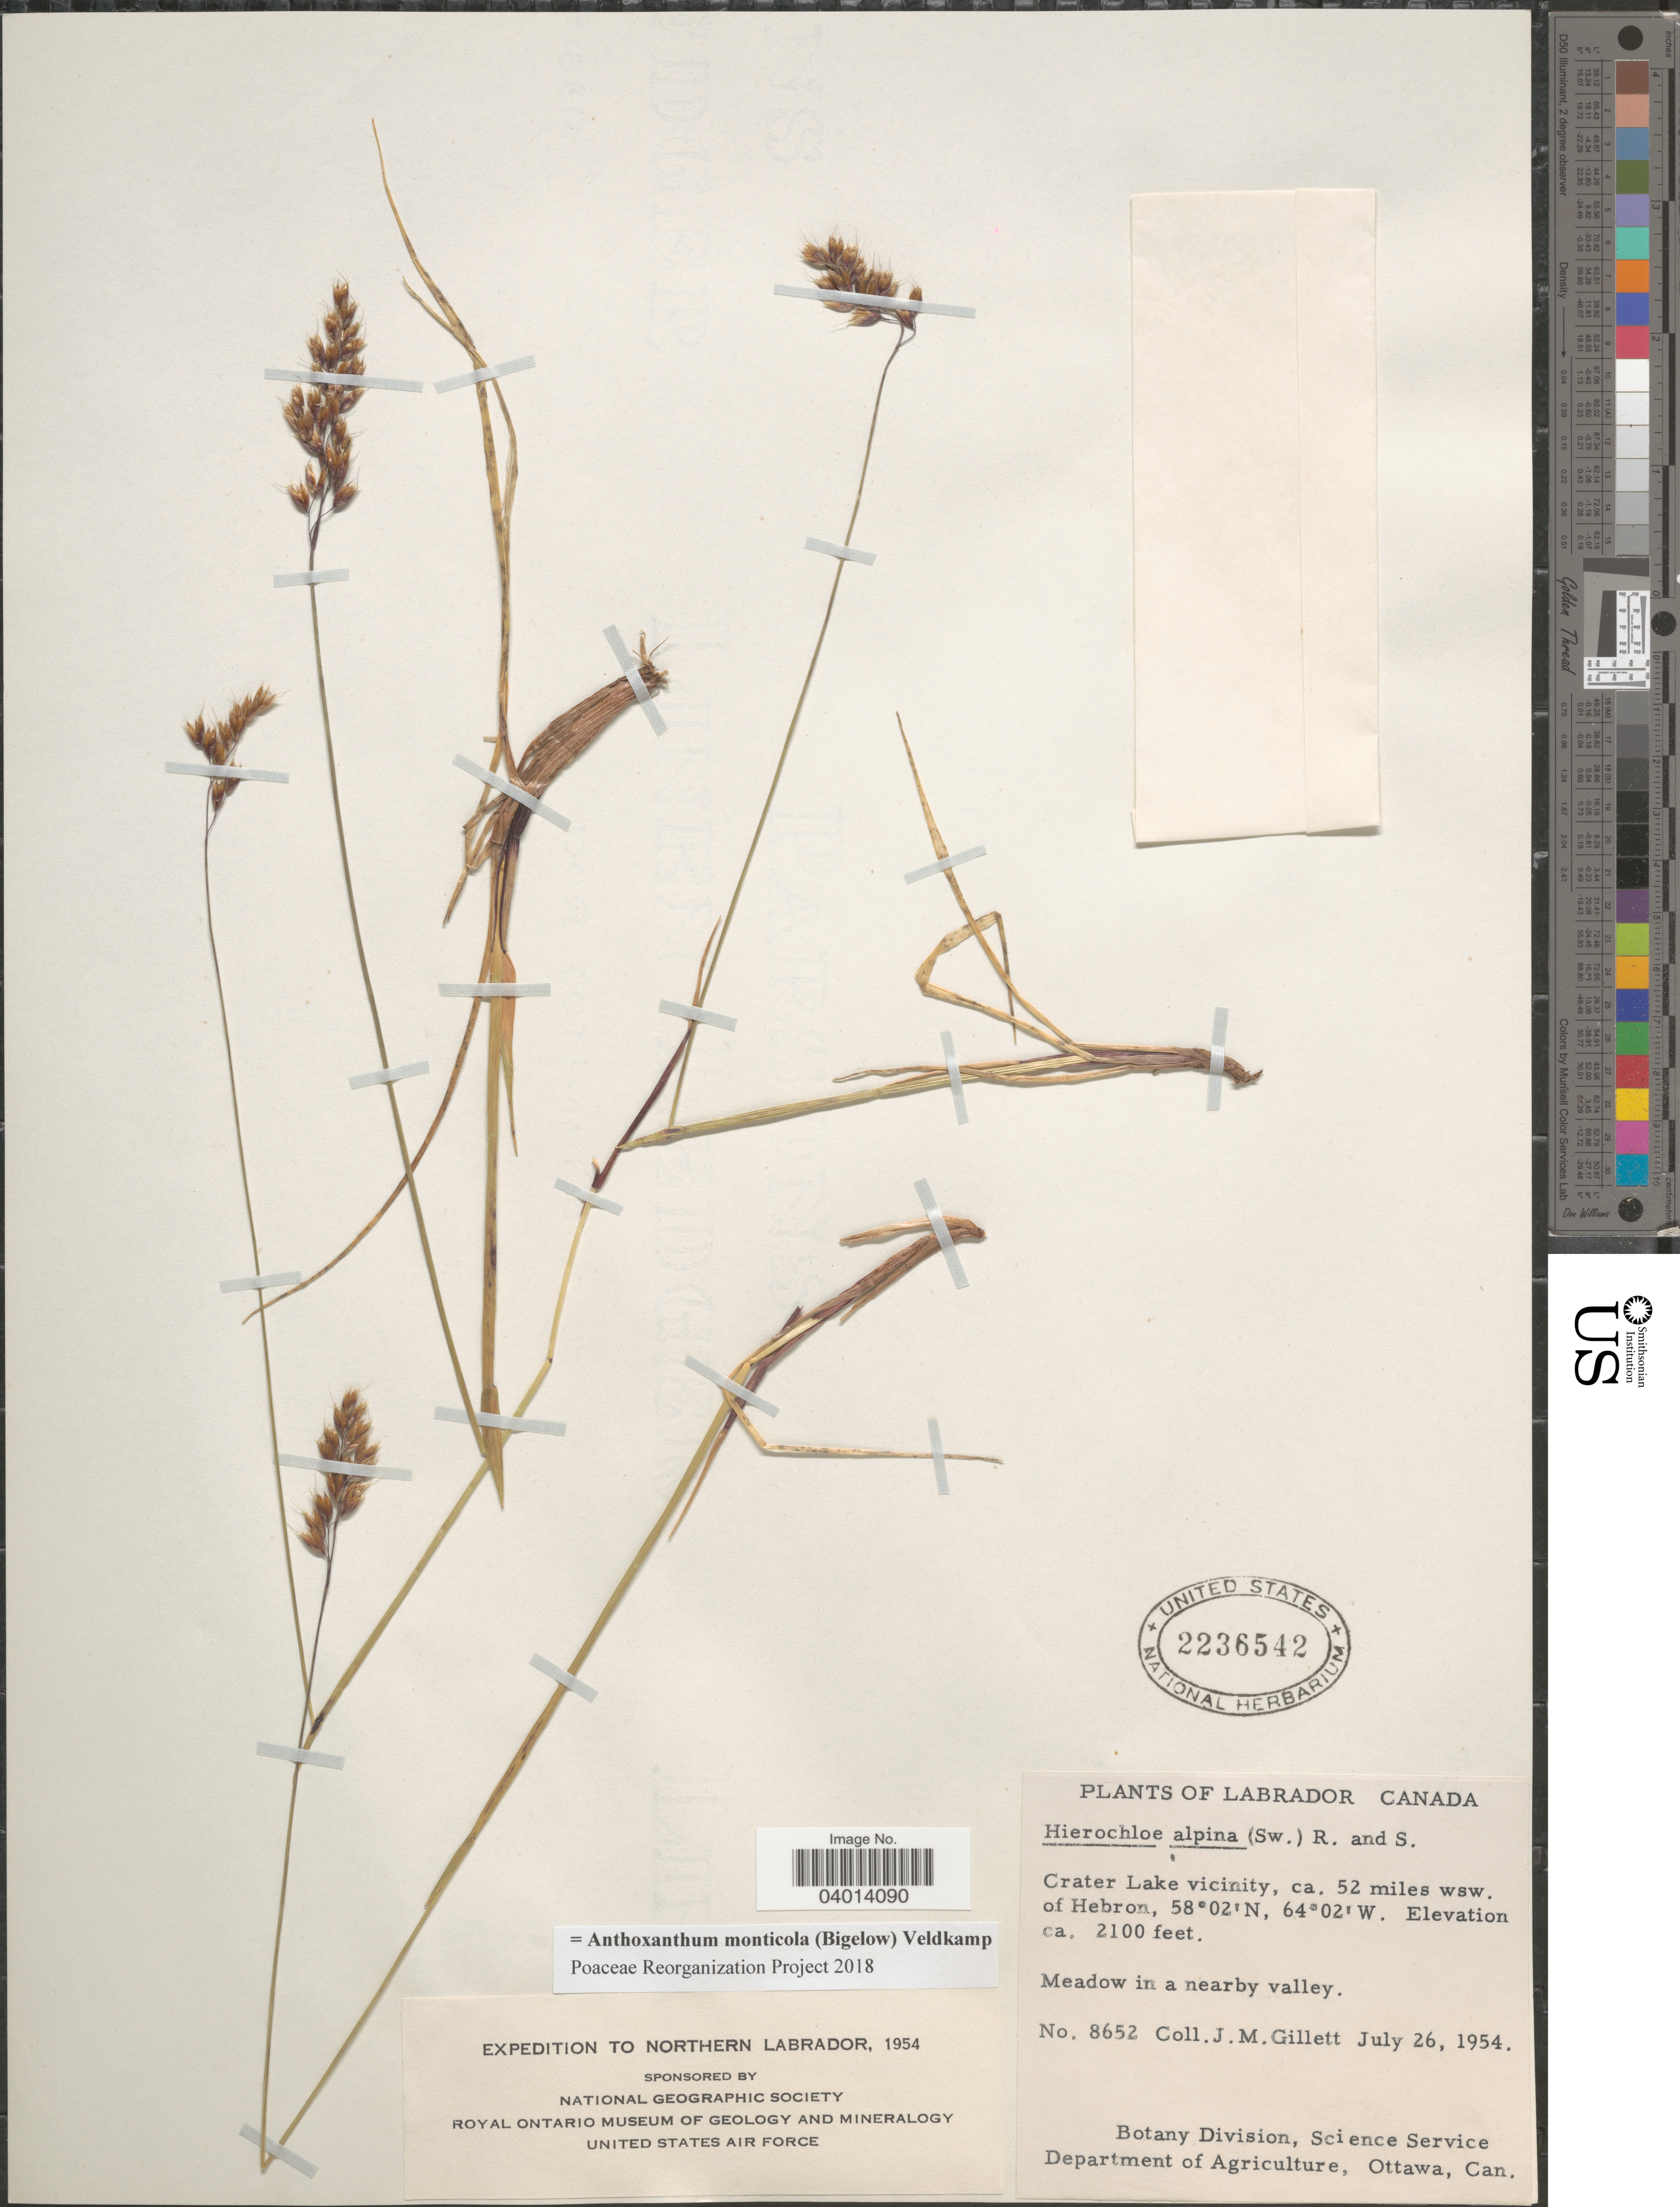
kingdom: Plantae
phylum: Tracheophyta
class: Liliopsida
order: Poales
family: Poaceae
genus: Anthoxanthum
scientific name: Anthoxanthum monticola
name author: (Bigelow) Veldkamp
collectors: J. M. Gillett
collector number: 8652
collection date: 1954-07-26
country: Canada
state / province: Newfoundland and Labrador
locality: Labrador. Crater Lake vicinity, ca. 52 miles wsw. of Hebron. Northern Labrador.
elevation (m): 640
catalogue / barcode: US 2236542